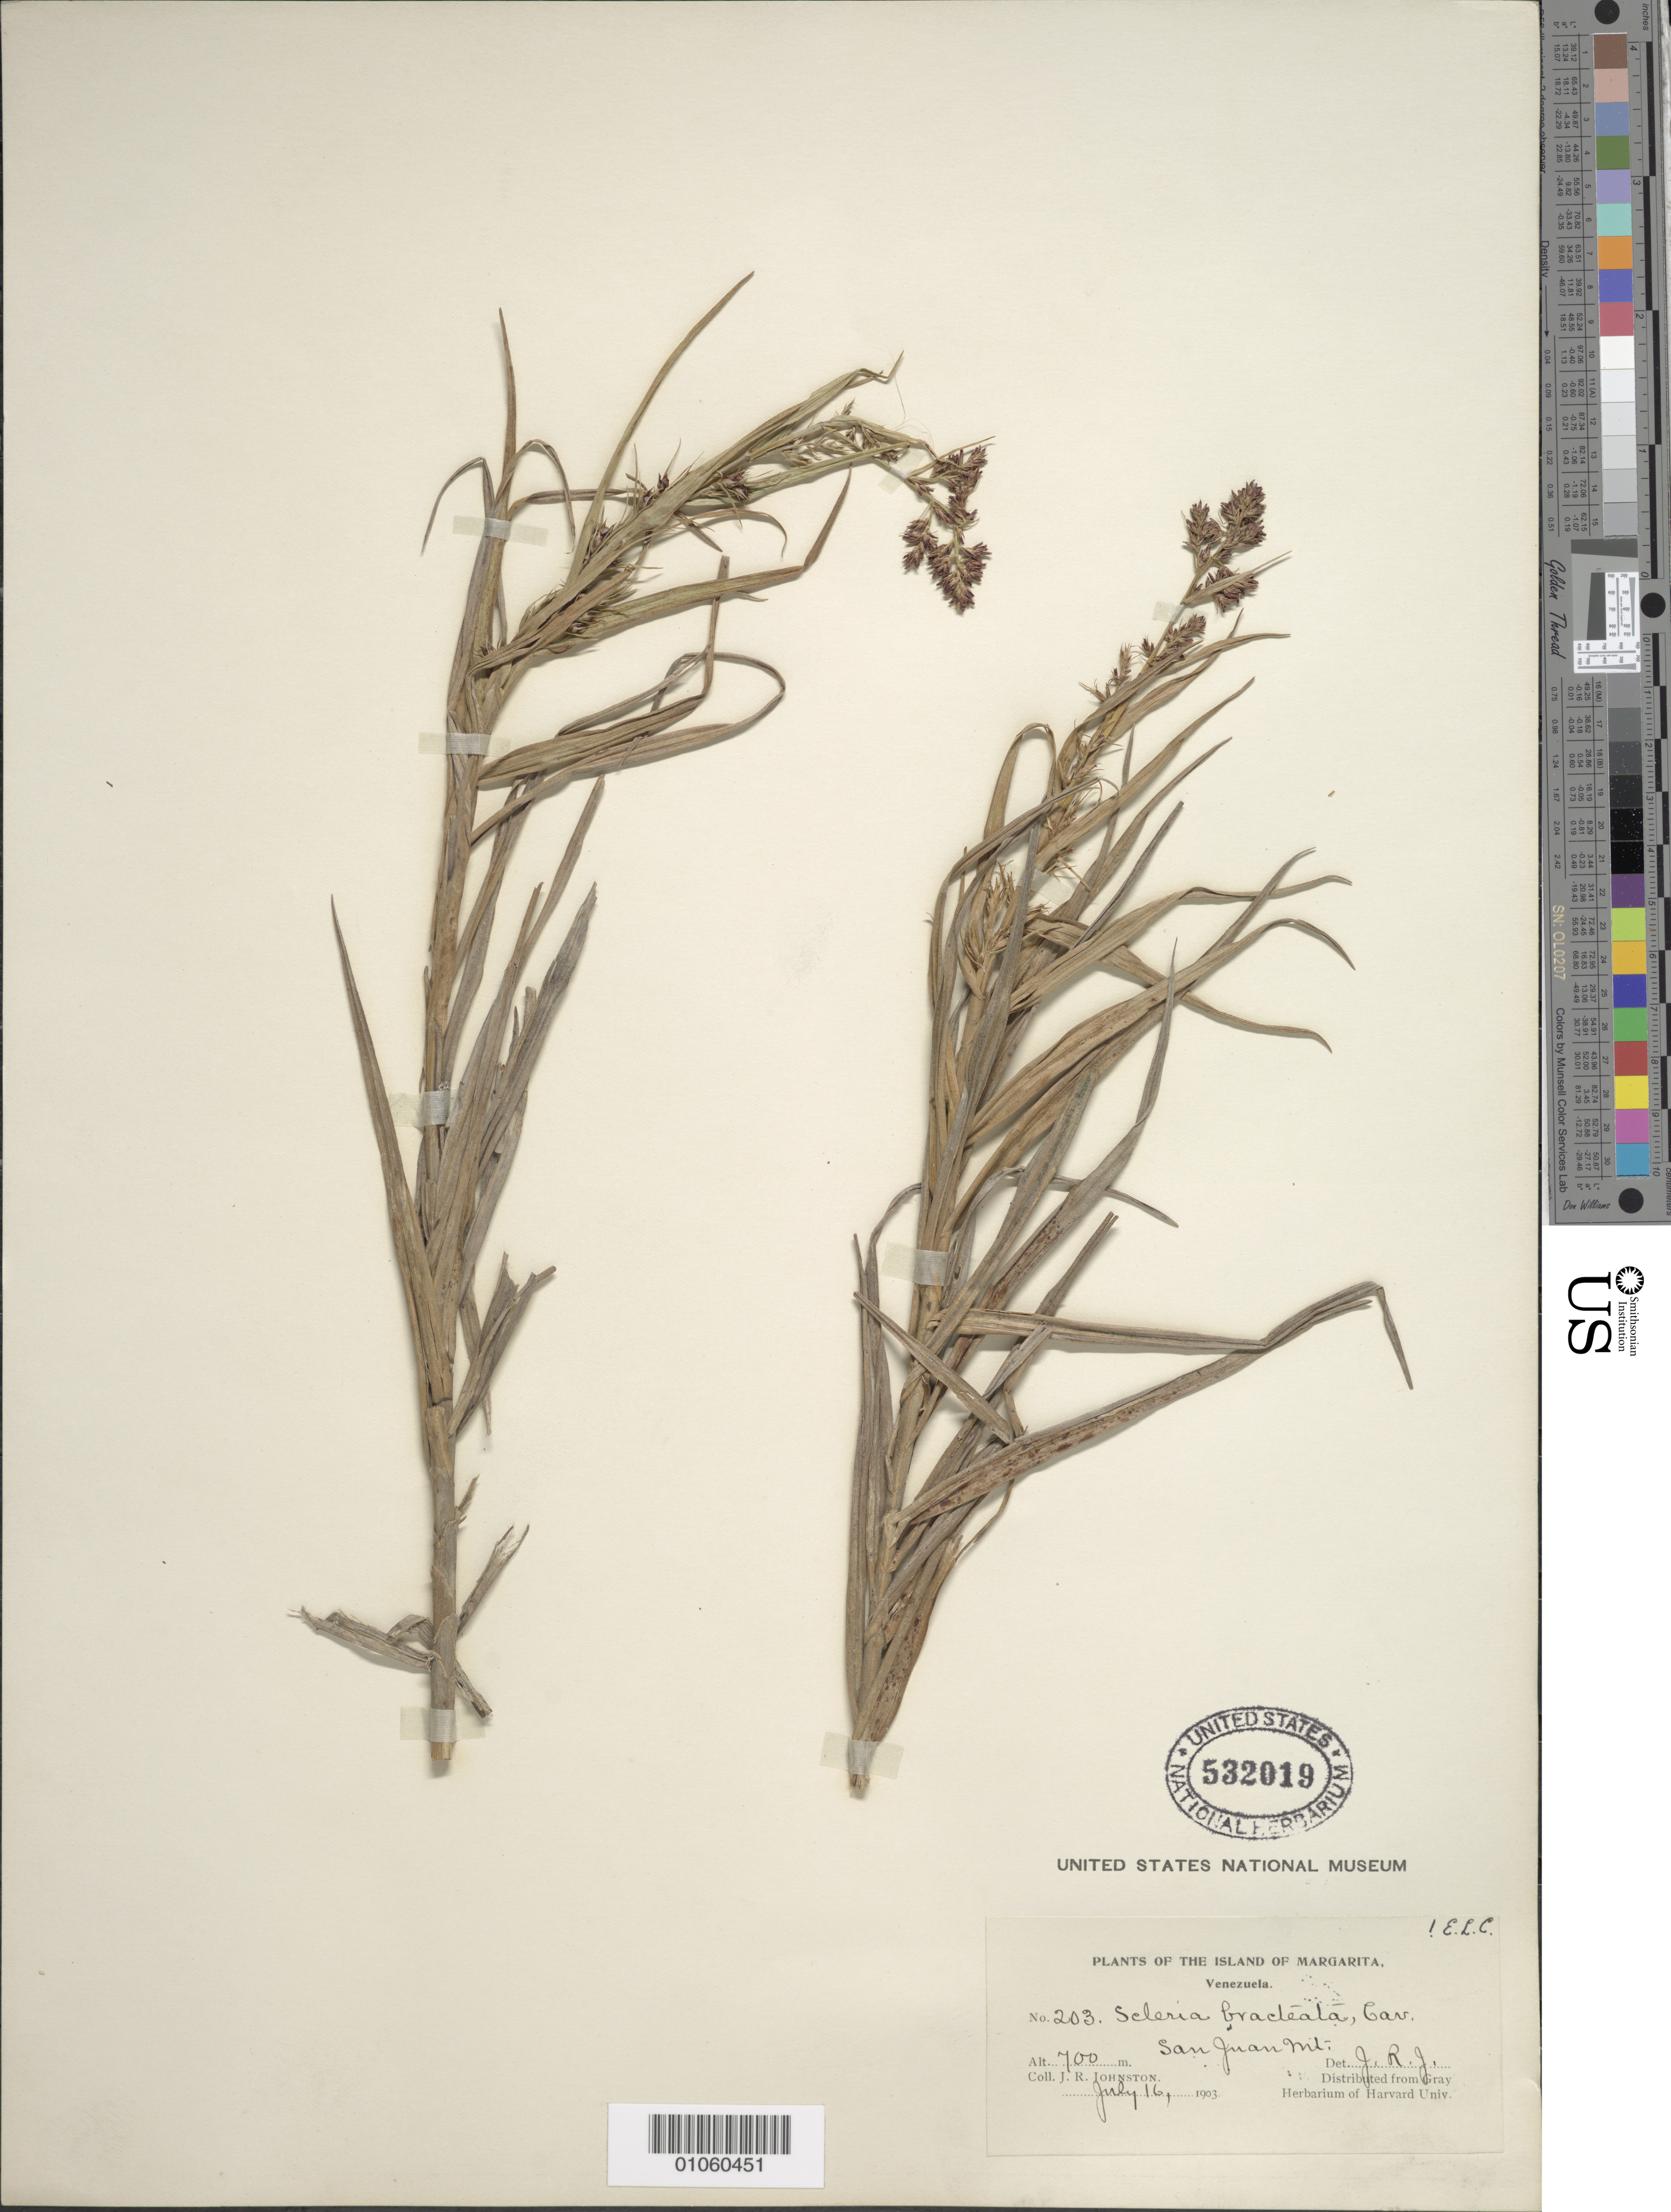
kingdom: Plantae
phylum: Tracheophyta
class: Liliopsida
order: Poales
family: Cyperaceae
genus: Scleria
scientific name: Scleria bracteata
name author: Cav.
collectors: J. Johnston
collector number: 203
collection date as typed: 16 Jul 1903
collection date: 1903-07-16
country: Venezuela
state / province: Nueva Esparta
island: Margarita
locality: San Juan Mt.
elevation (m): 700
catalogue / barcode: US 532019